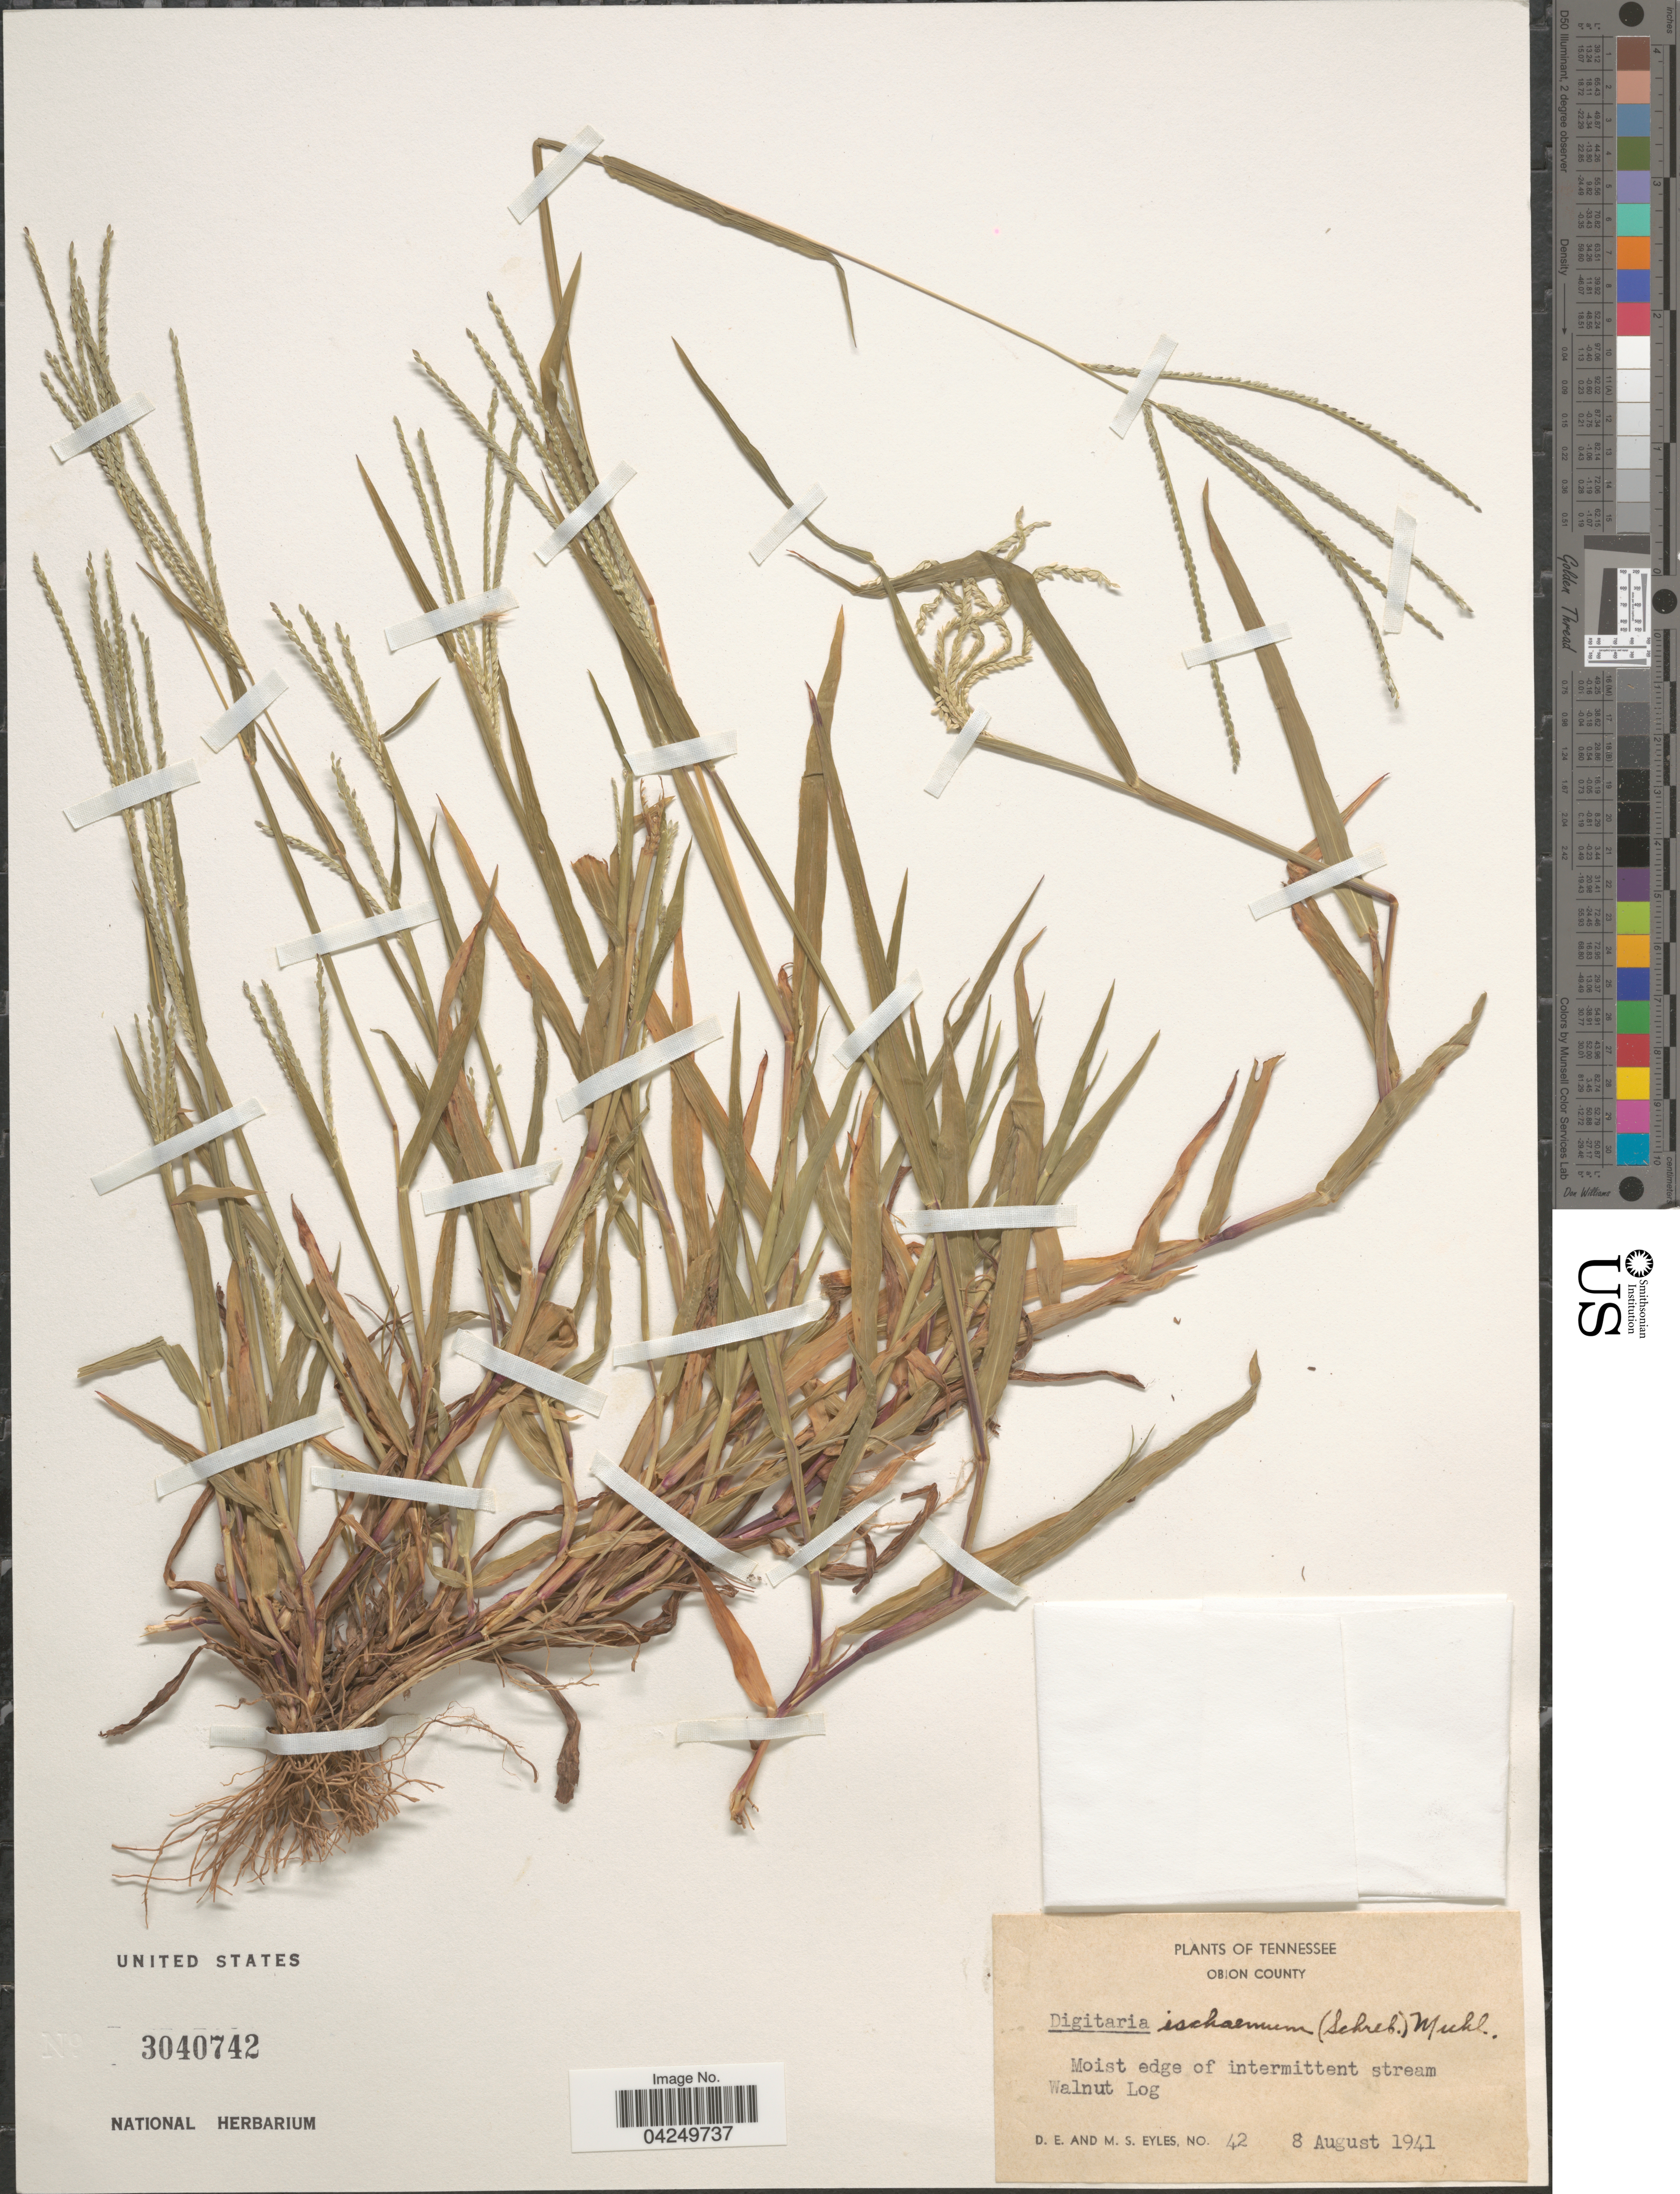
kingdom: Plantae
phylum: Tracheophyta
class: Liliopsida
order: Poales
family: Poaceae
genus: Digitaria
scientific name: Digitaria ischaemum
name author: (Schreber) Schreber ex Muhl.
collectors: D. Eyles & M. Eyles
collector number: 42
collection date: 1941-08-08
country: United States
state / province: Tennessee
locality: Obion County. Moist edge of intermittent stream Walnut Log.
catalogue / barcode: US 3040472